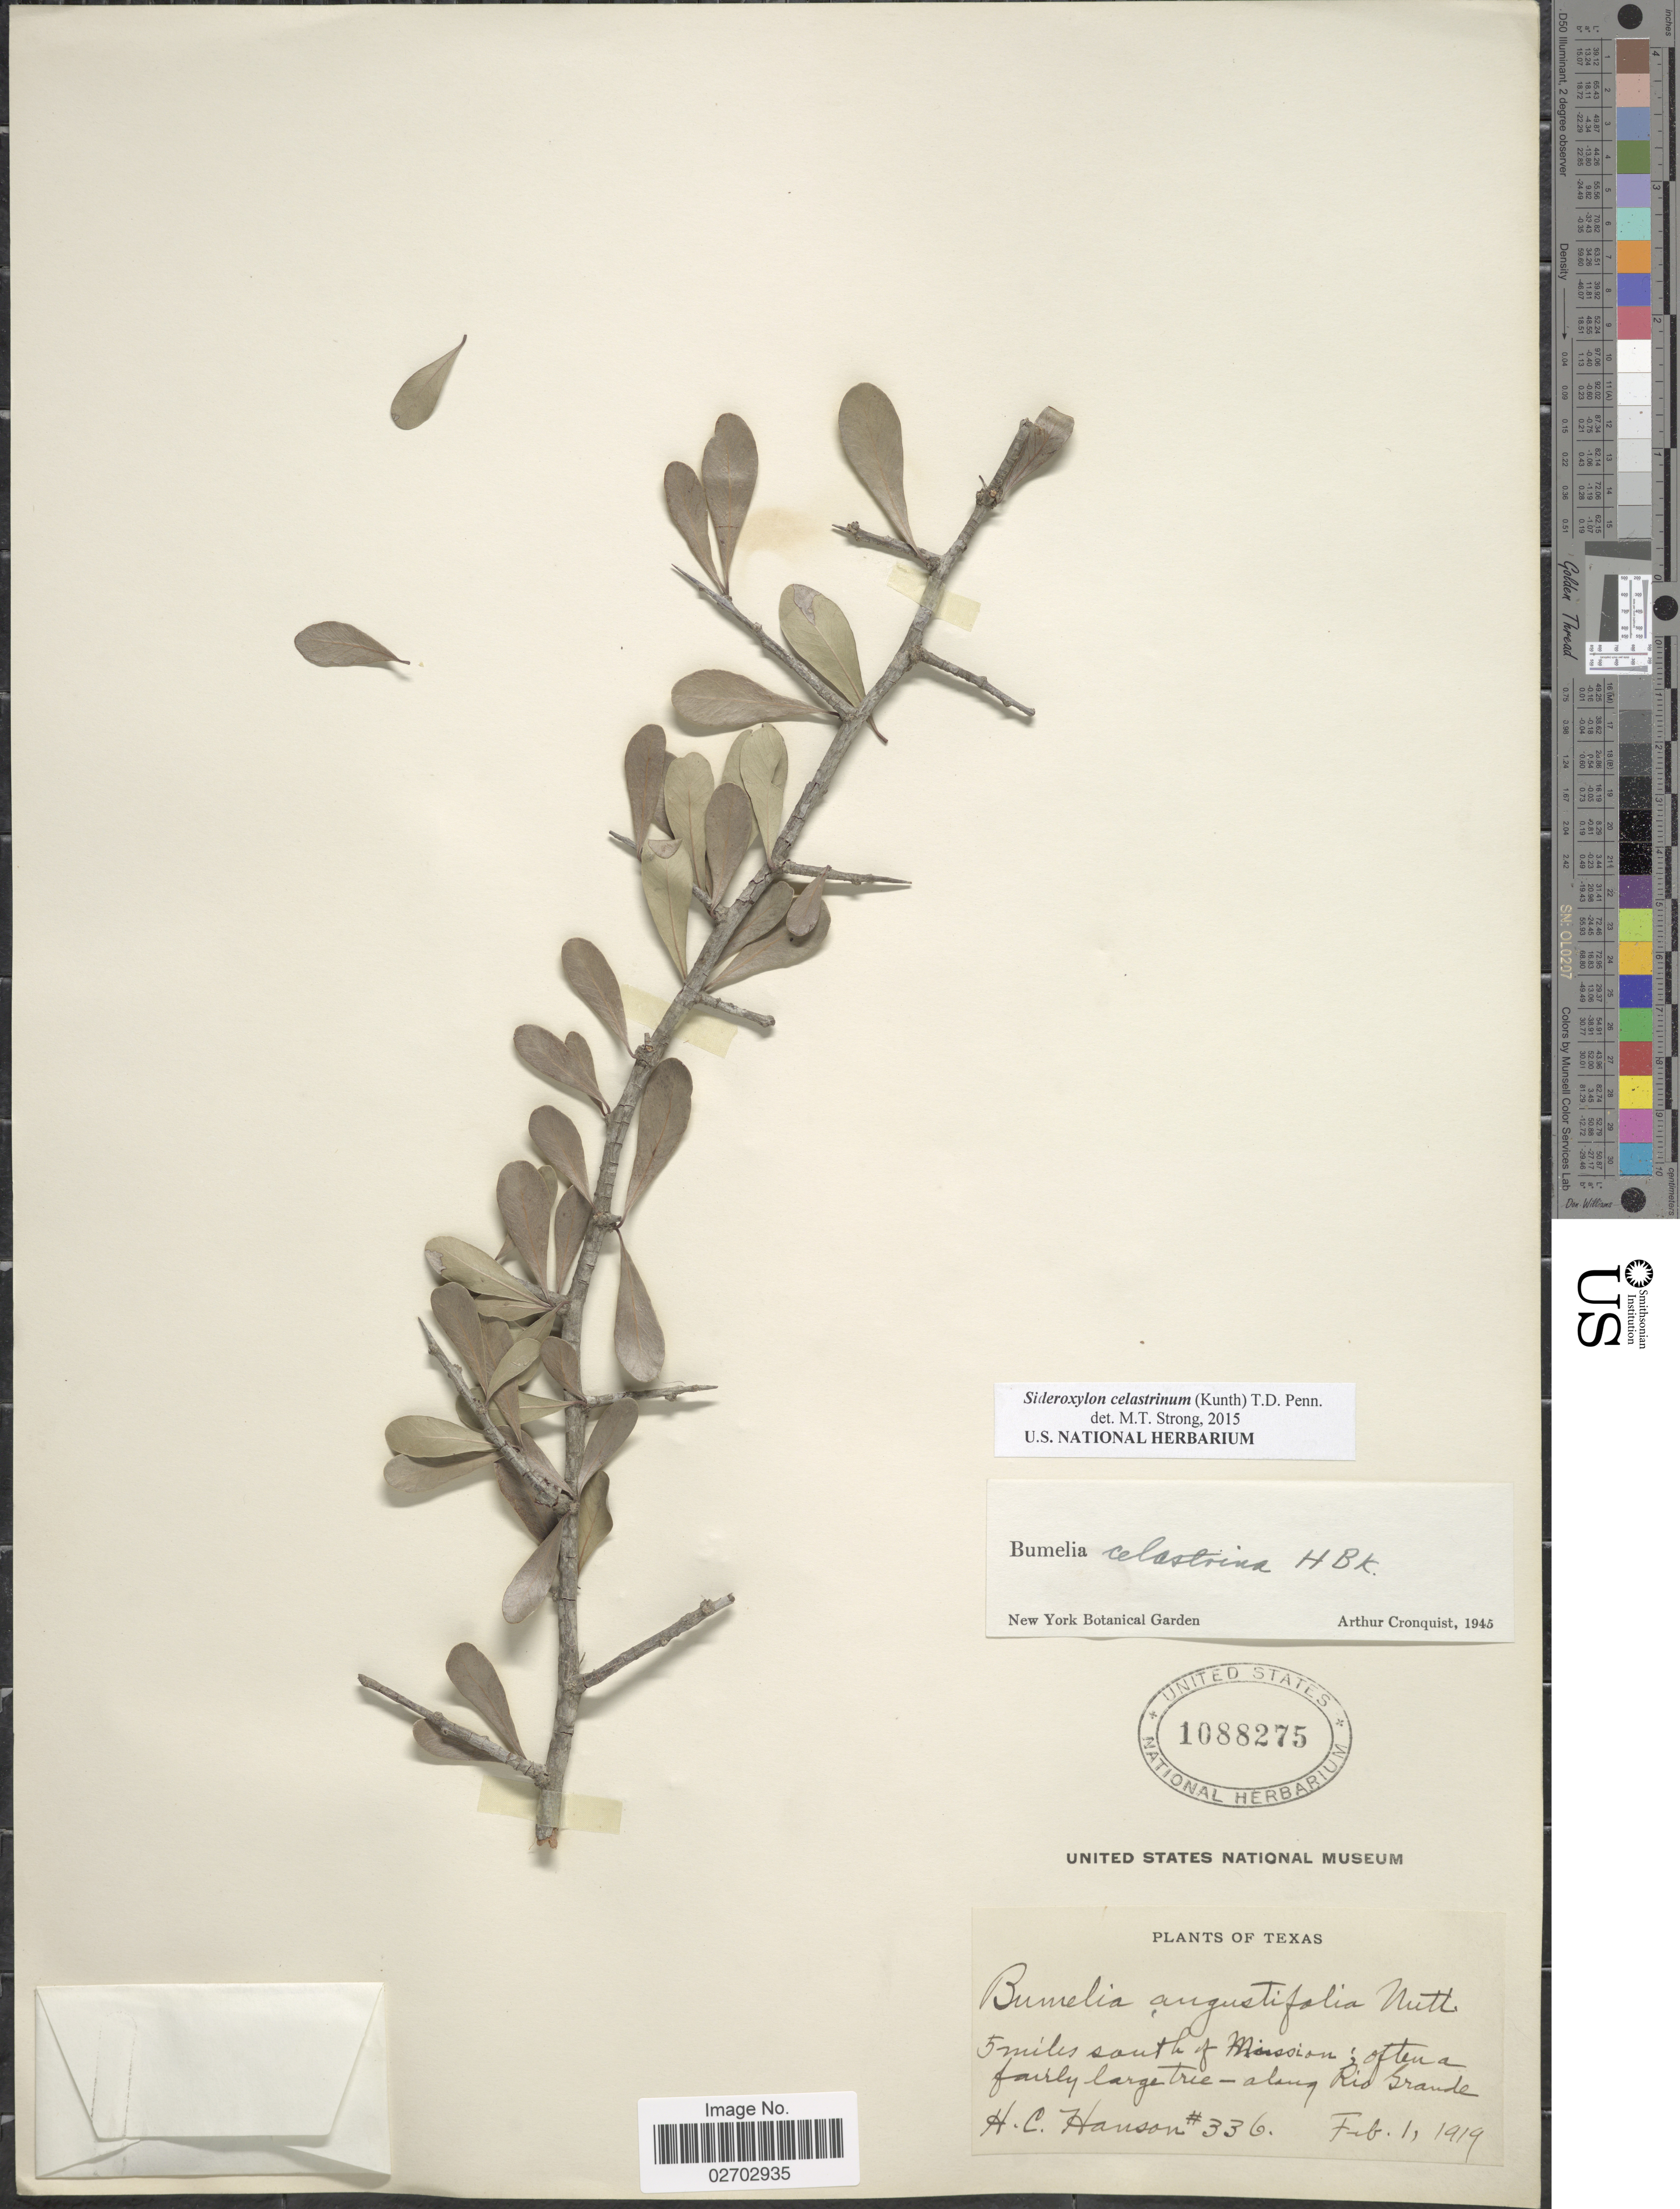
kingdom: Plantae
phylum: Tracheophyta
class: Magnoliopsida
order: Ericales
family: Sapotaceae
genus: Sideroxylon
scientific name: Sideroxylon celastrinum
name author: (Kunth) T.D. Penn.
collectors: H. Hanson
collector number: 336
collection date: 1919-02-01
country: United States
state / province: Texas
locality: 5 miles south of Mission along Rio Grande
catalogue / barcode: US 1088275